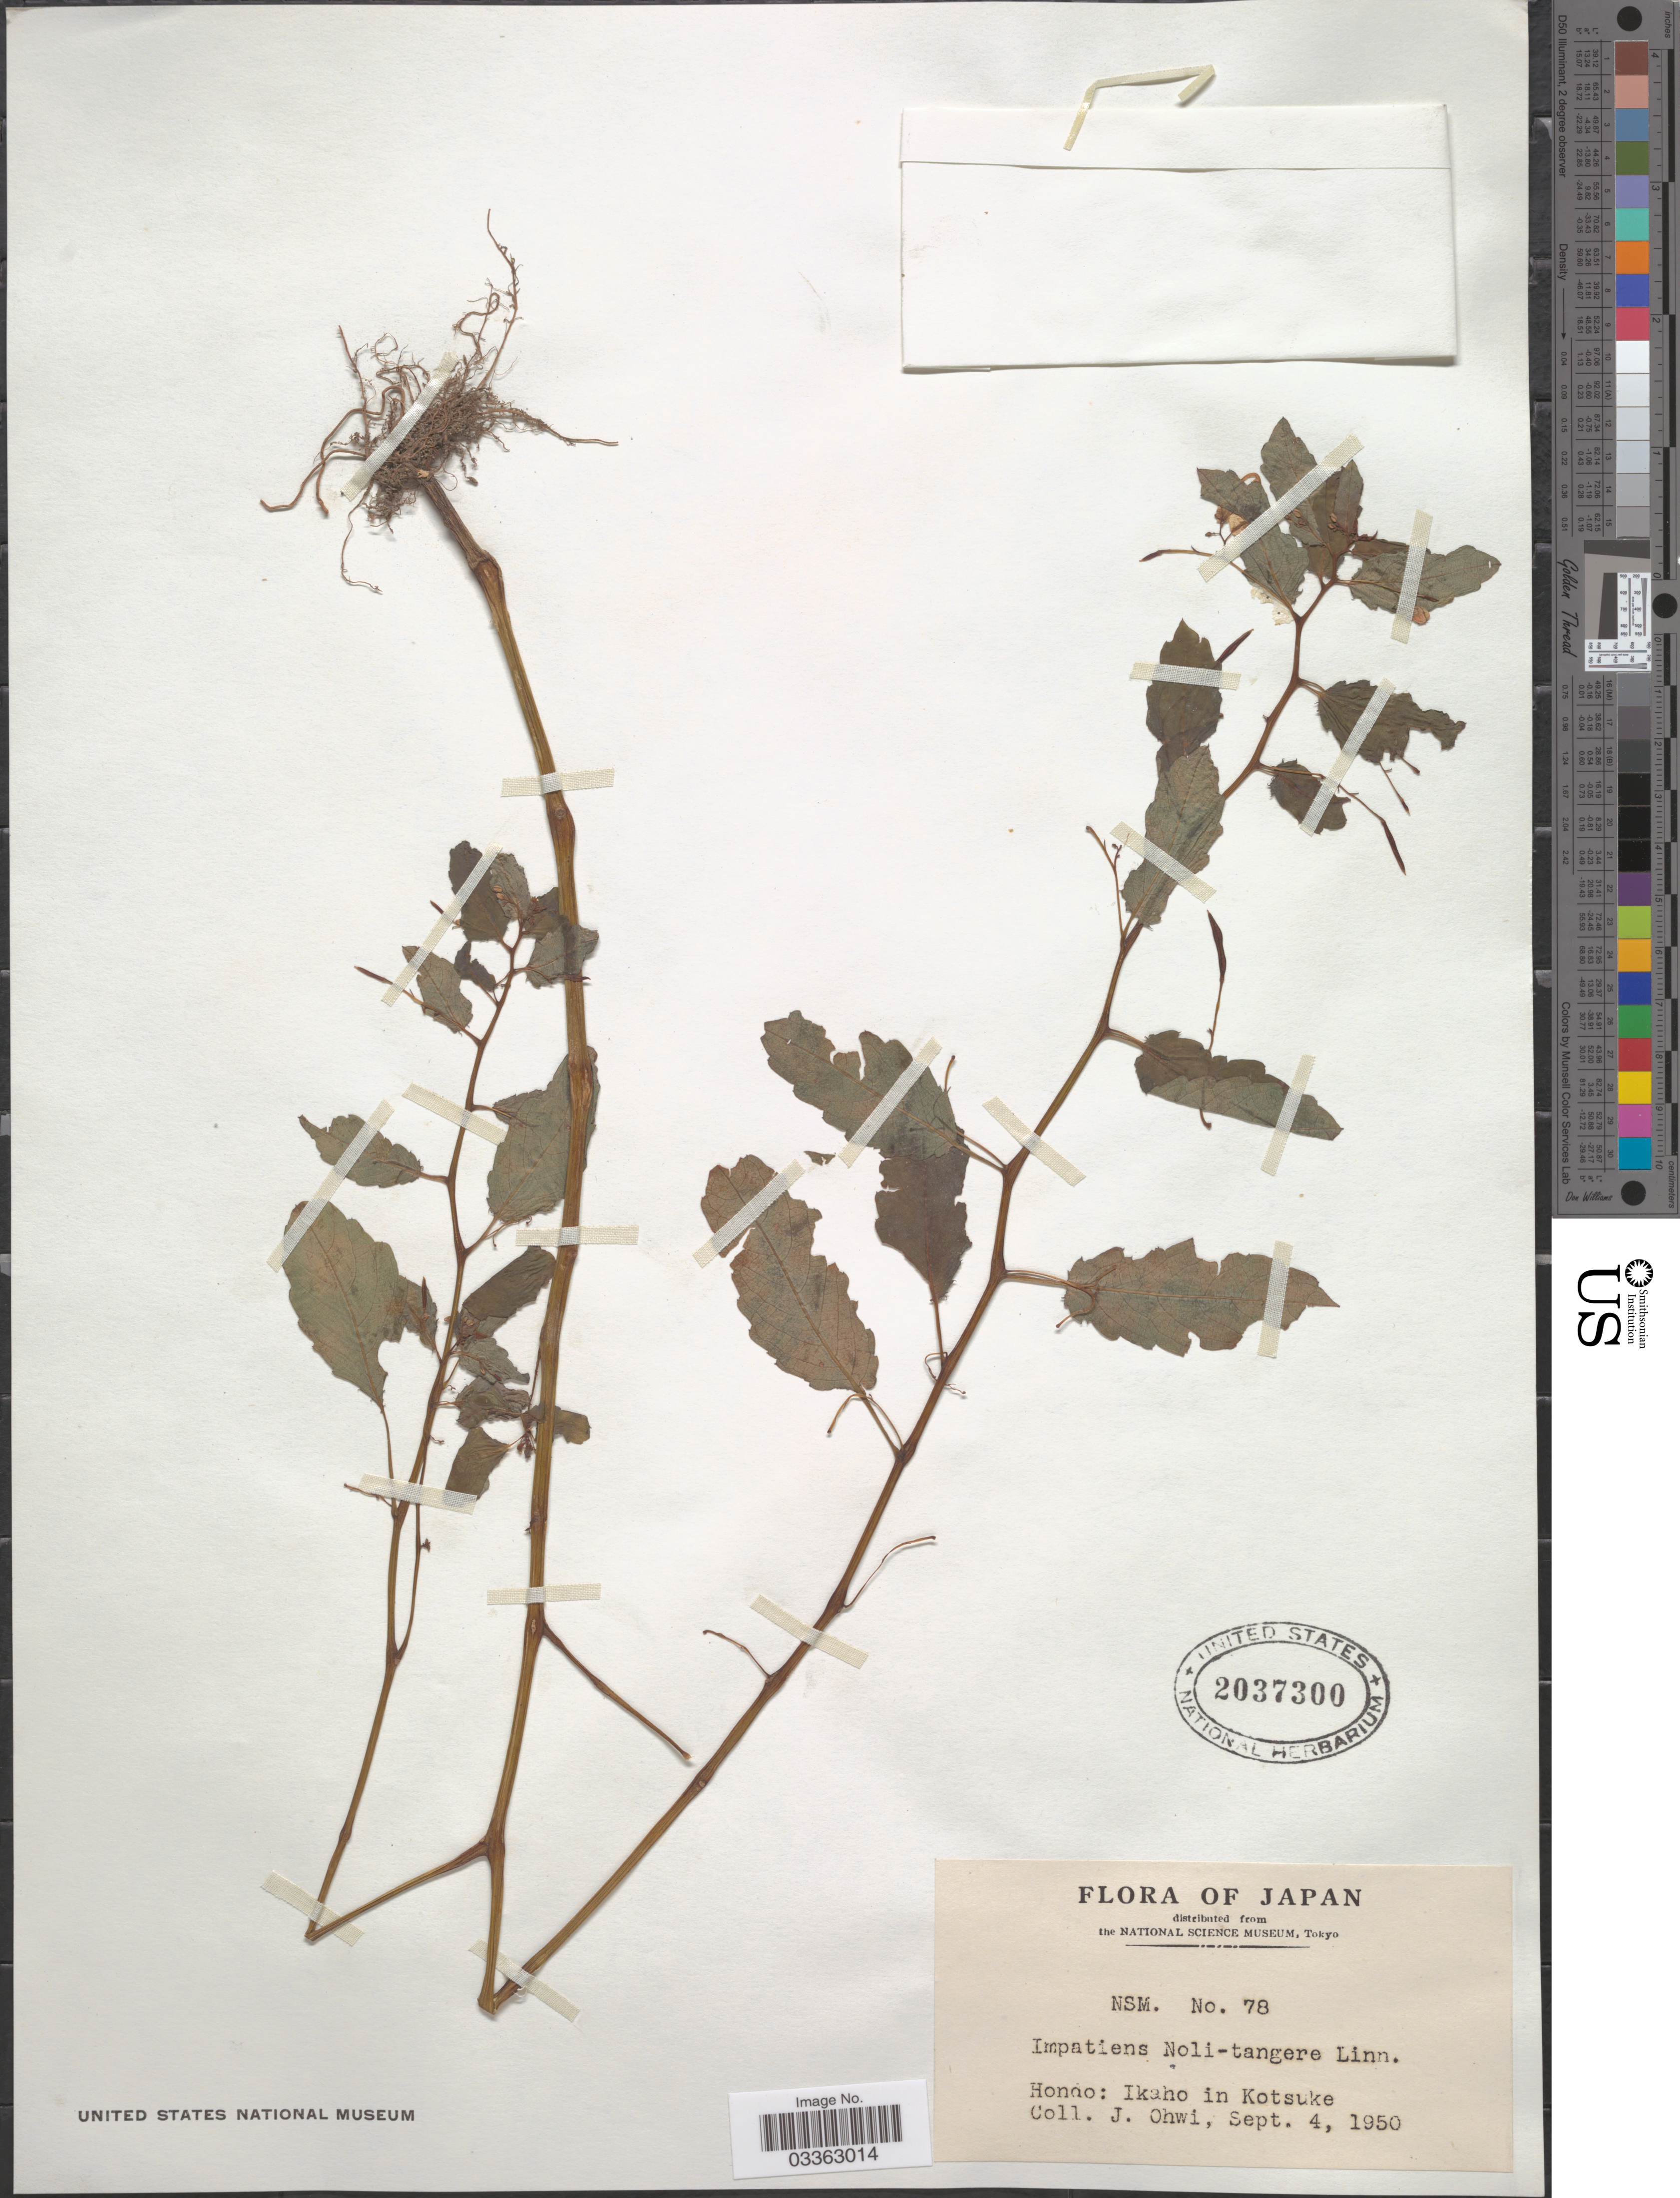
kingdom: Plantae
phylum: Tracheophyta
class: Magnoliopsida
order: Ericales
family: Balsaminaceae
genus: Impatiens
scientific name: Impatiens noli-tangere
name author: L.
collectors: J. Ohwi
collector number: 78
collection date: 1950-09-04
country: Japan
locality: Hondo: Ikaho in Kotsuke.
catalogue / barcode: US 2037300